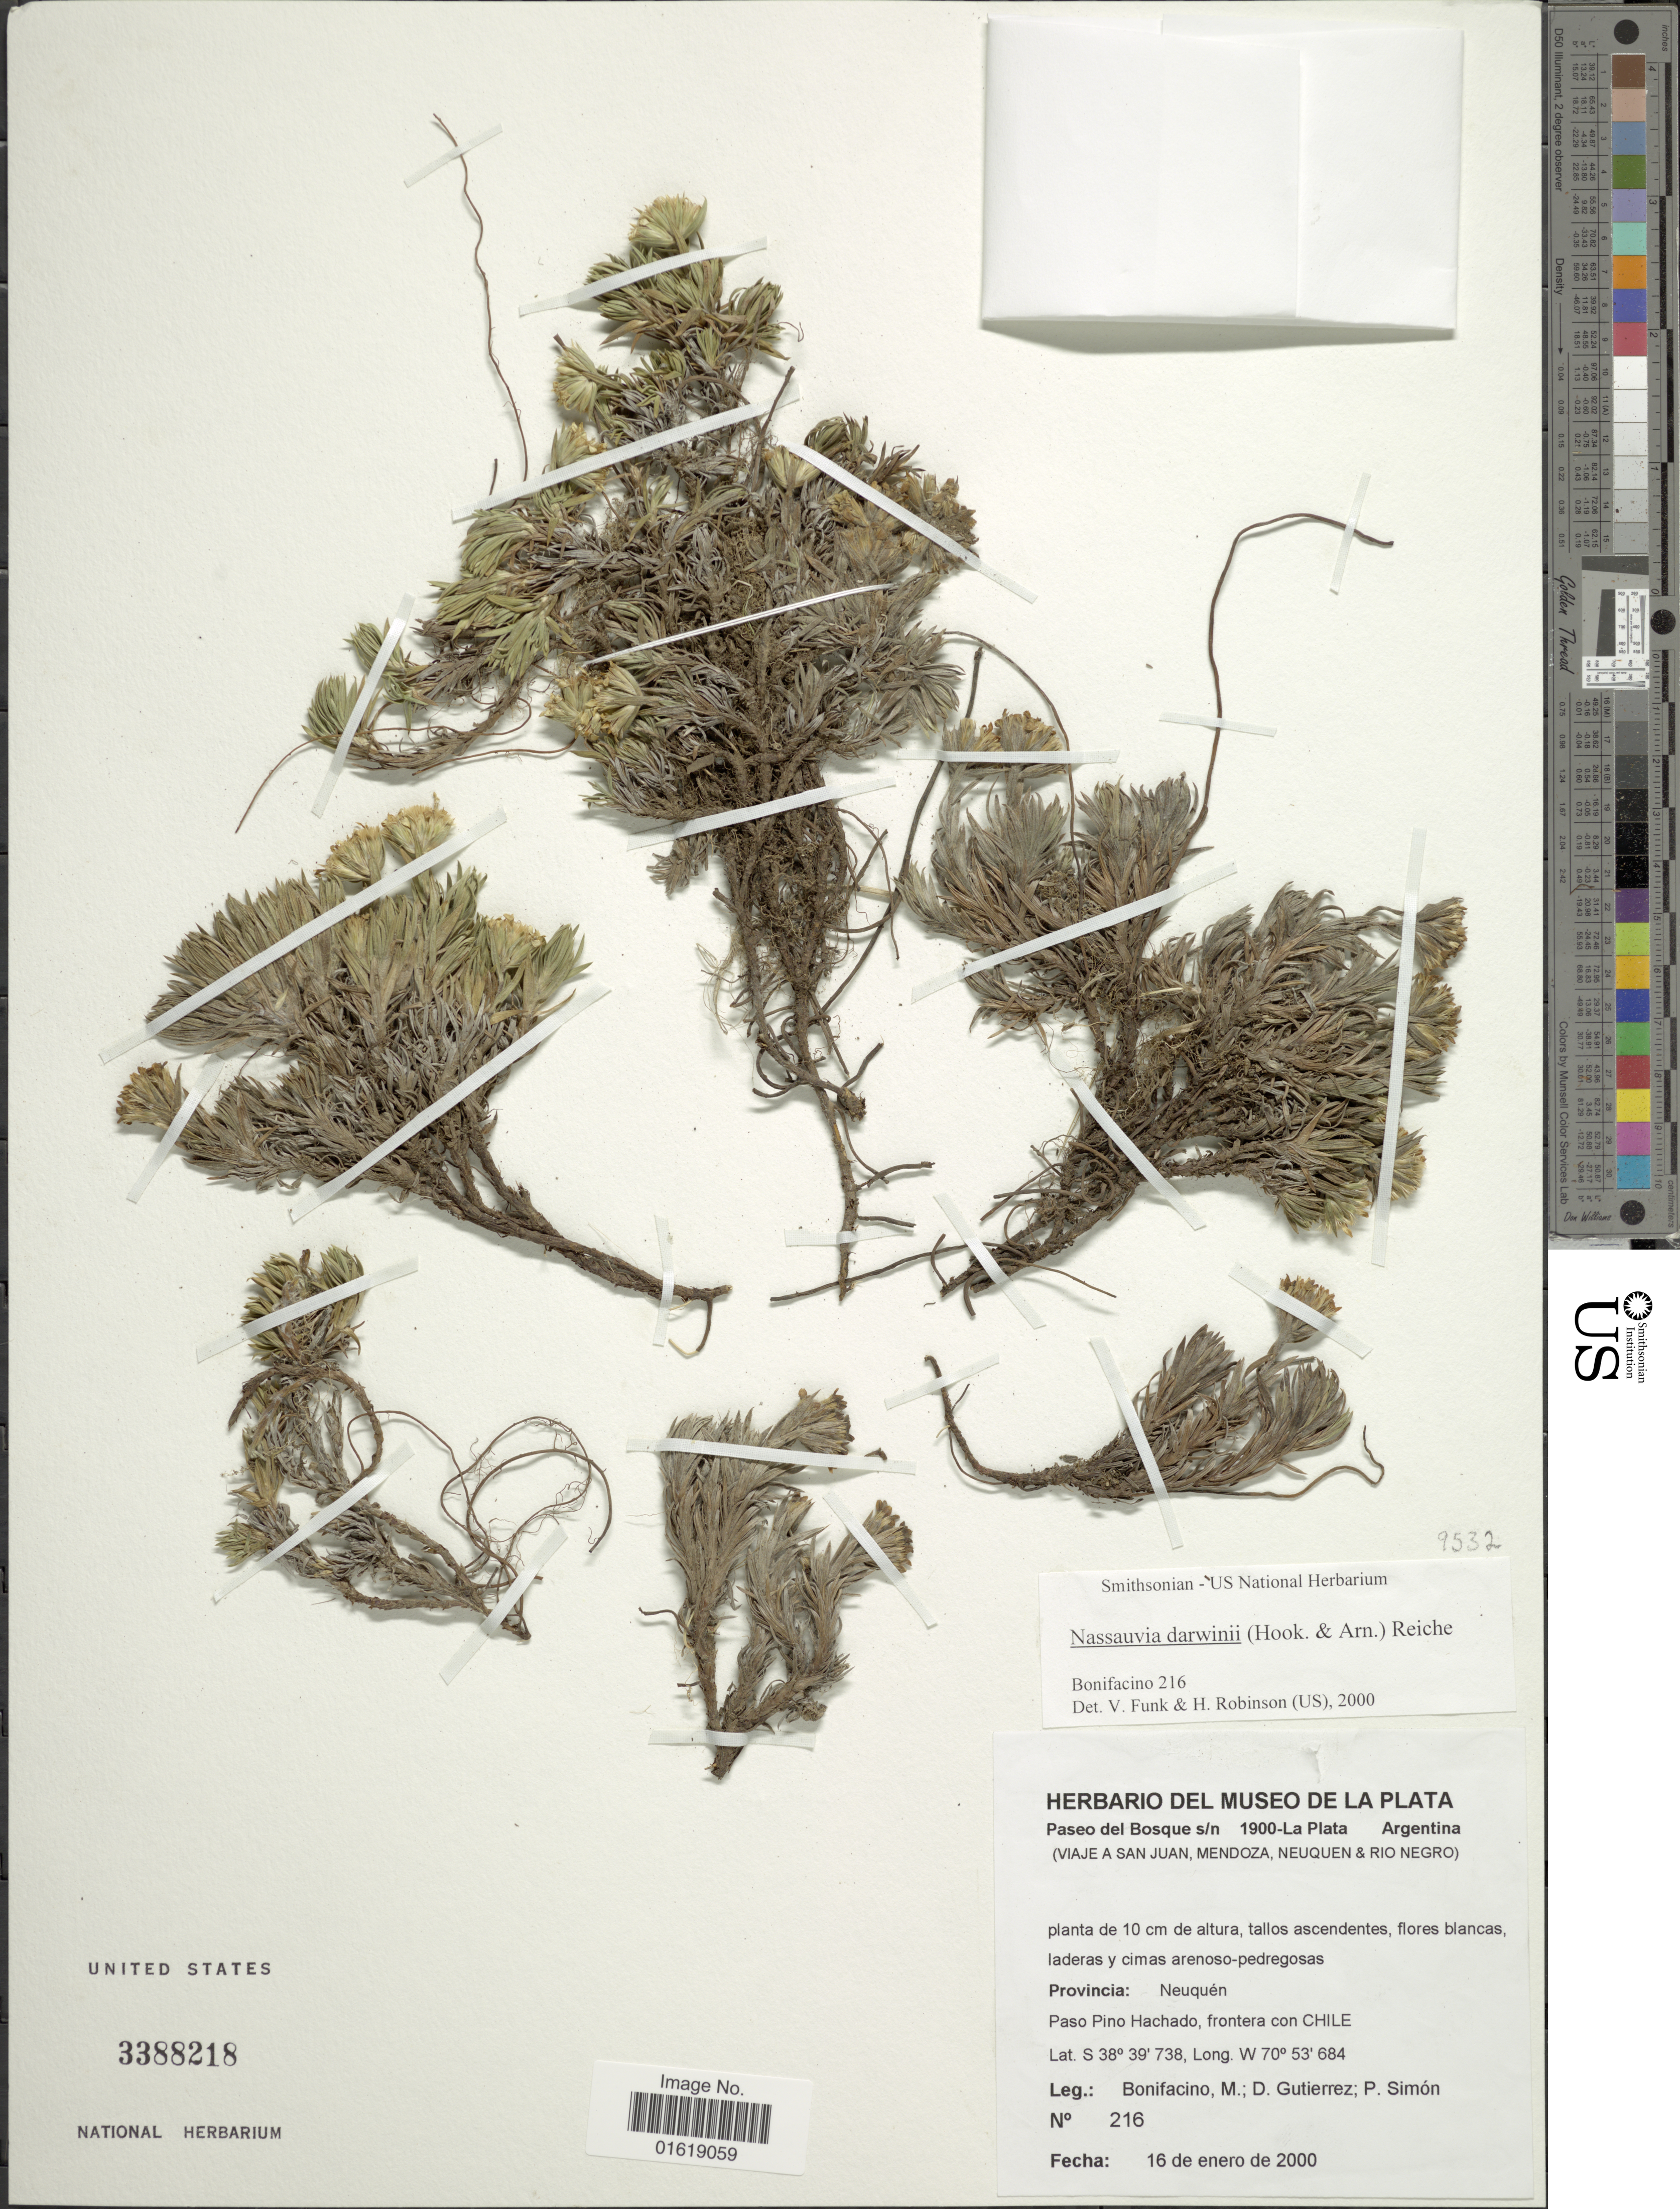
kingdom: Plantae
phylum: Tracheophyta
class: Magnoliopsida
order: Asterales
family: Asteraceae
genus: Nassauvia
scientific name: Nassauvia darwinii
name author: (Hook. & Arn.) O. Hoffm. & Dusén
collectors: M. Bonifacino, D. G. Gutiérrez & P. Simon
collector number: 0216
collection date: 2000-01-16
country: Argentina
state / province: Neuquen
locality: Provincia: Neuquén. Paso Pino Hachado, frontera con Chile.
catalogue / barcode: US 3388218